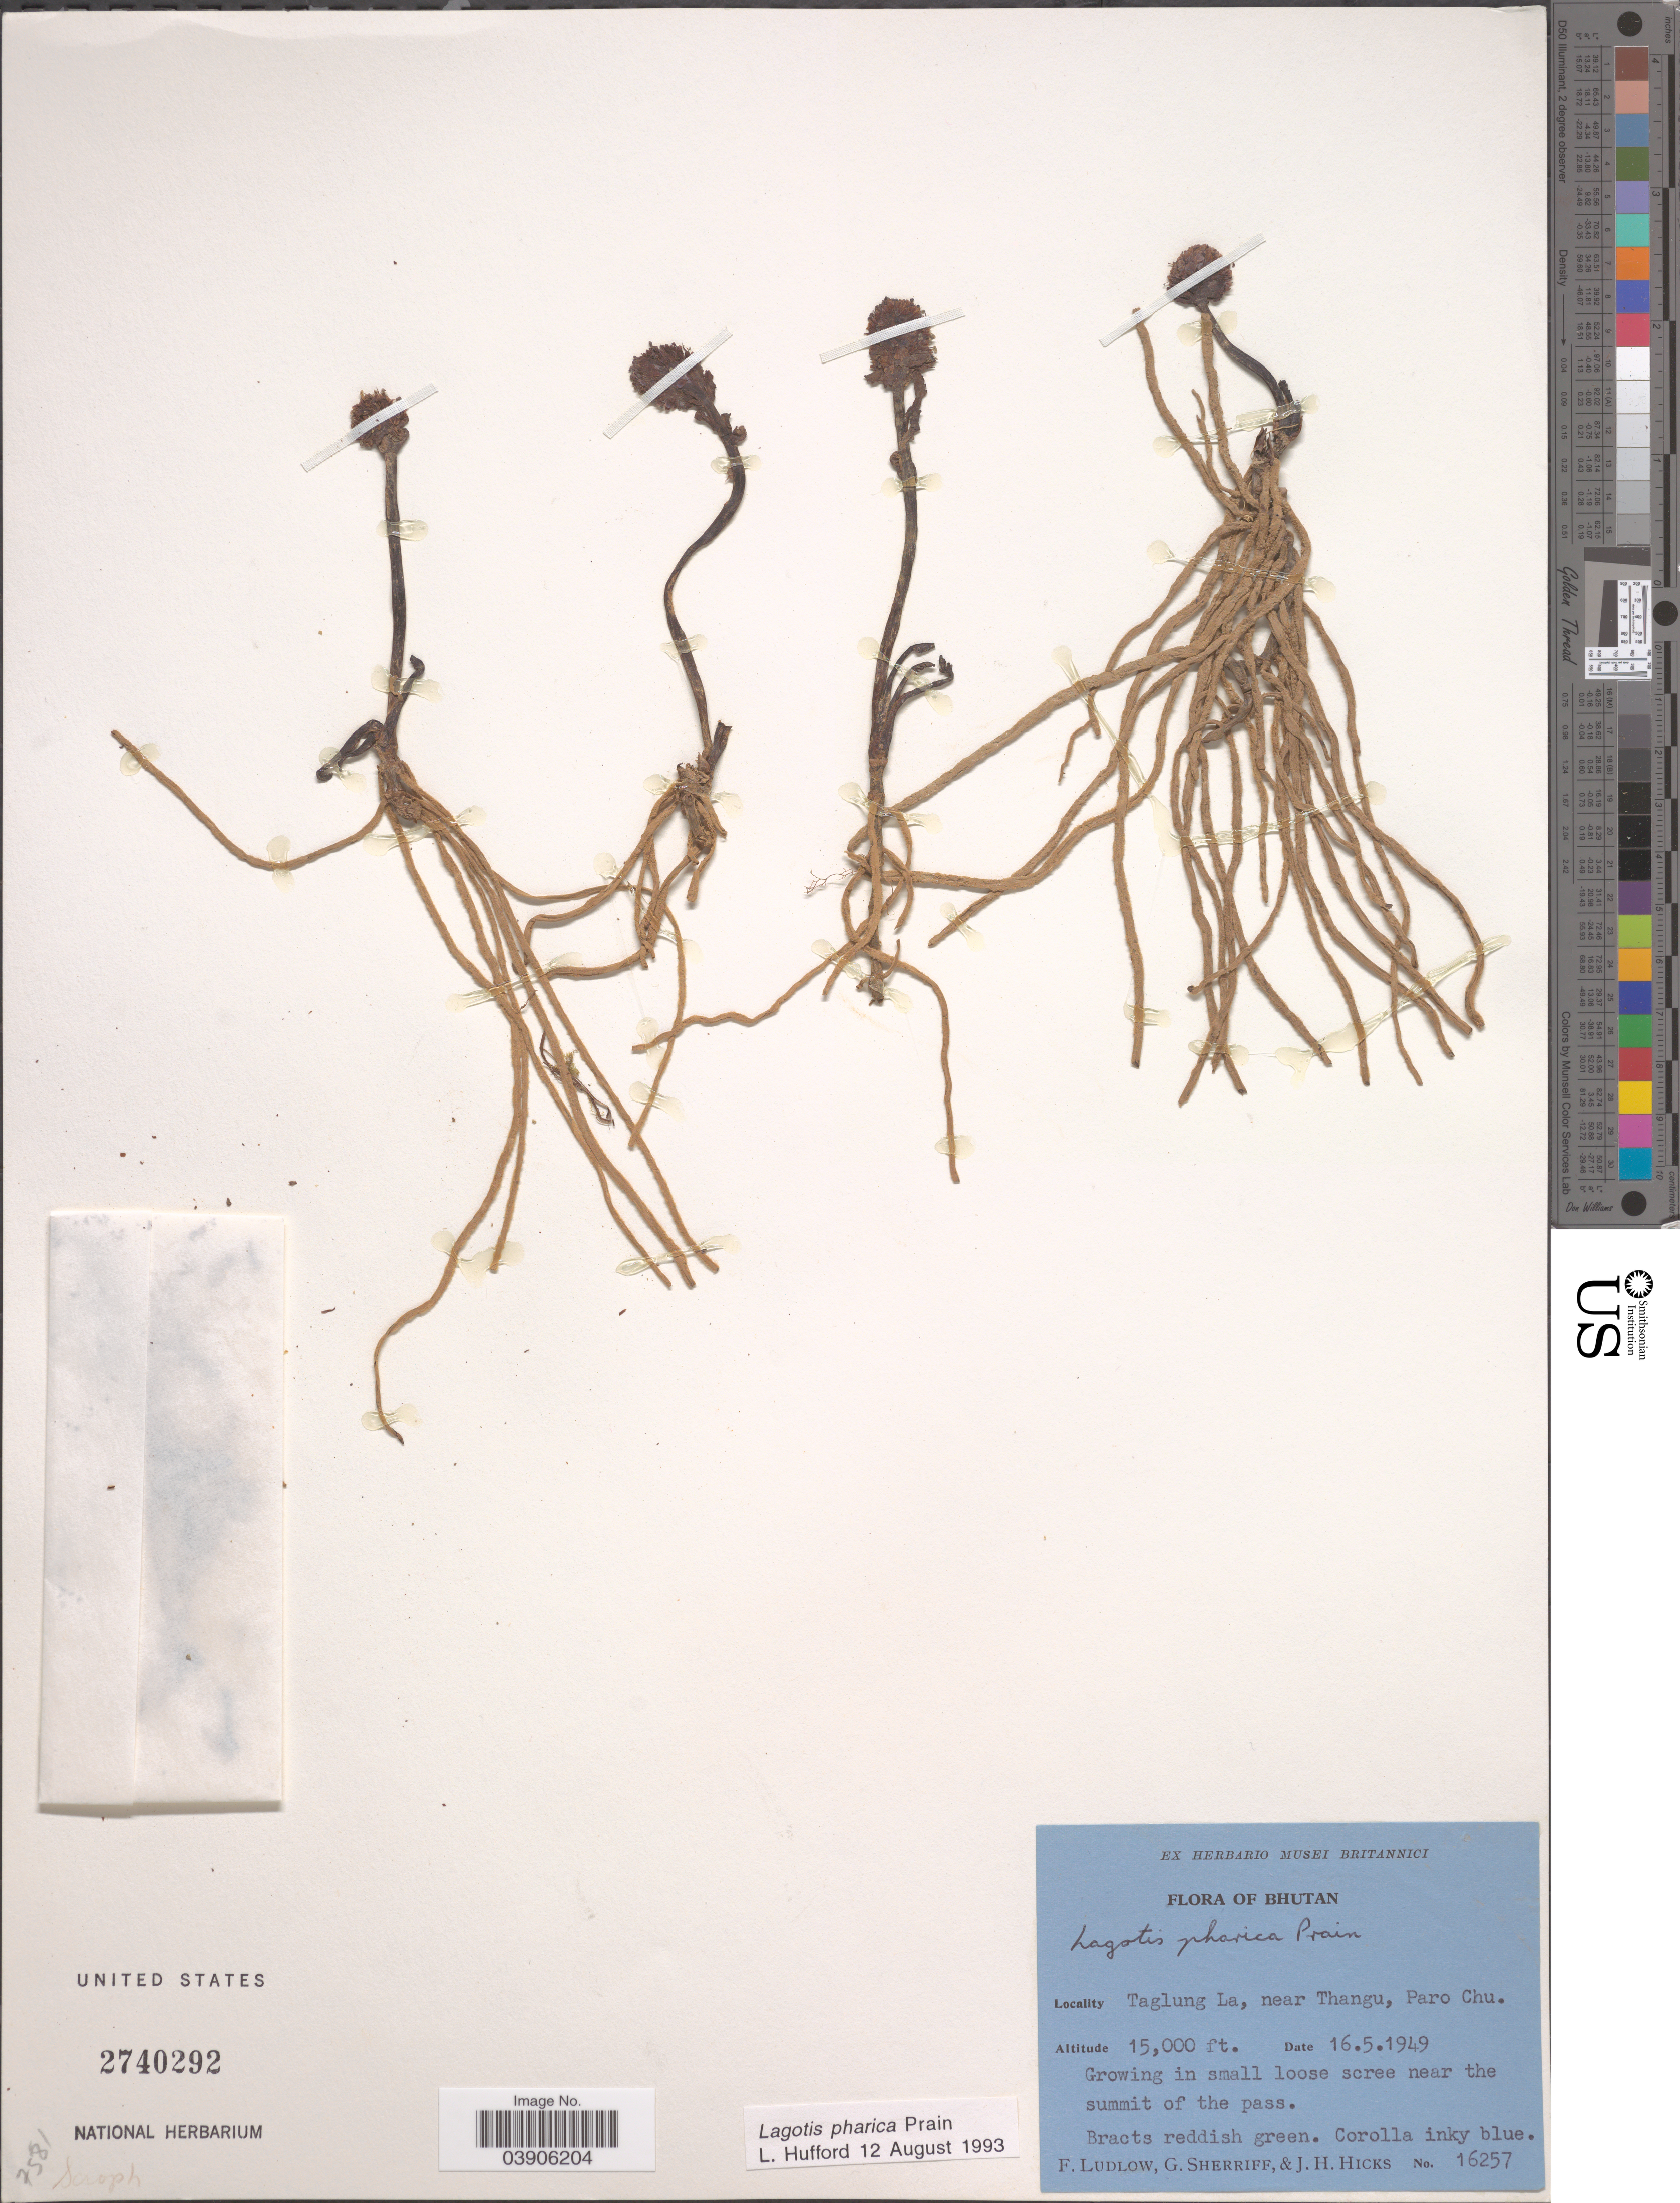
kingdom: Plantae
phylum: Tracheophyta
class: Magnoliopsida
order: Lamiales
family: Plantaginaceae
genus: Lagotis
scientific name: Lagotis pharica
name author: Prain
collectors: F. Ludlow, G. Sherriff & J. H. Hicks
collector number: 16257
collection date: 1949-05-16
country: Bhutan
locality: Taglung La, near Thangu, Paro Chu.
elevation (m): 4572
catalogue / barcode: US 2740292